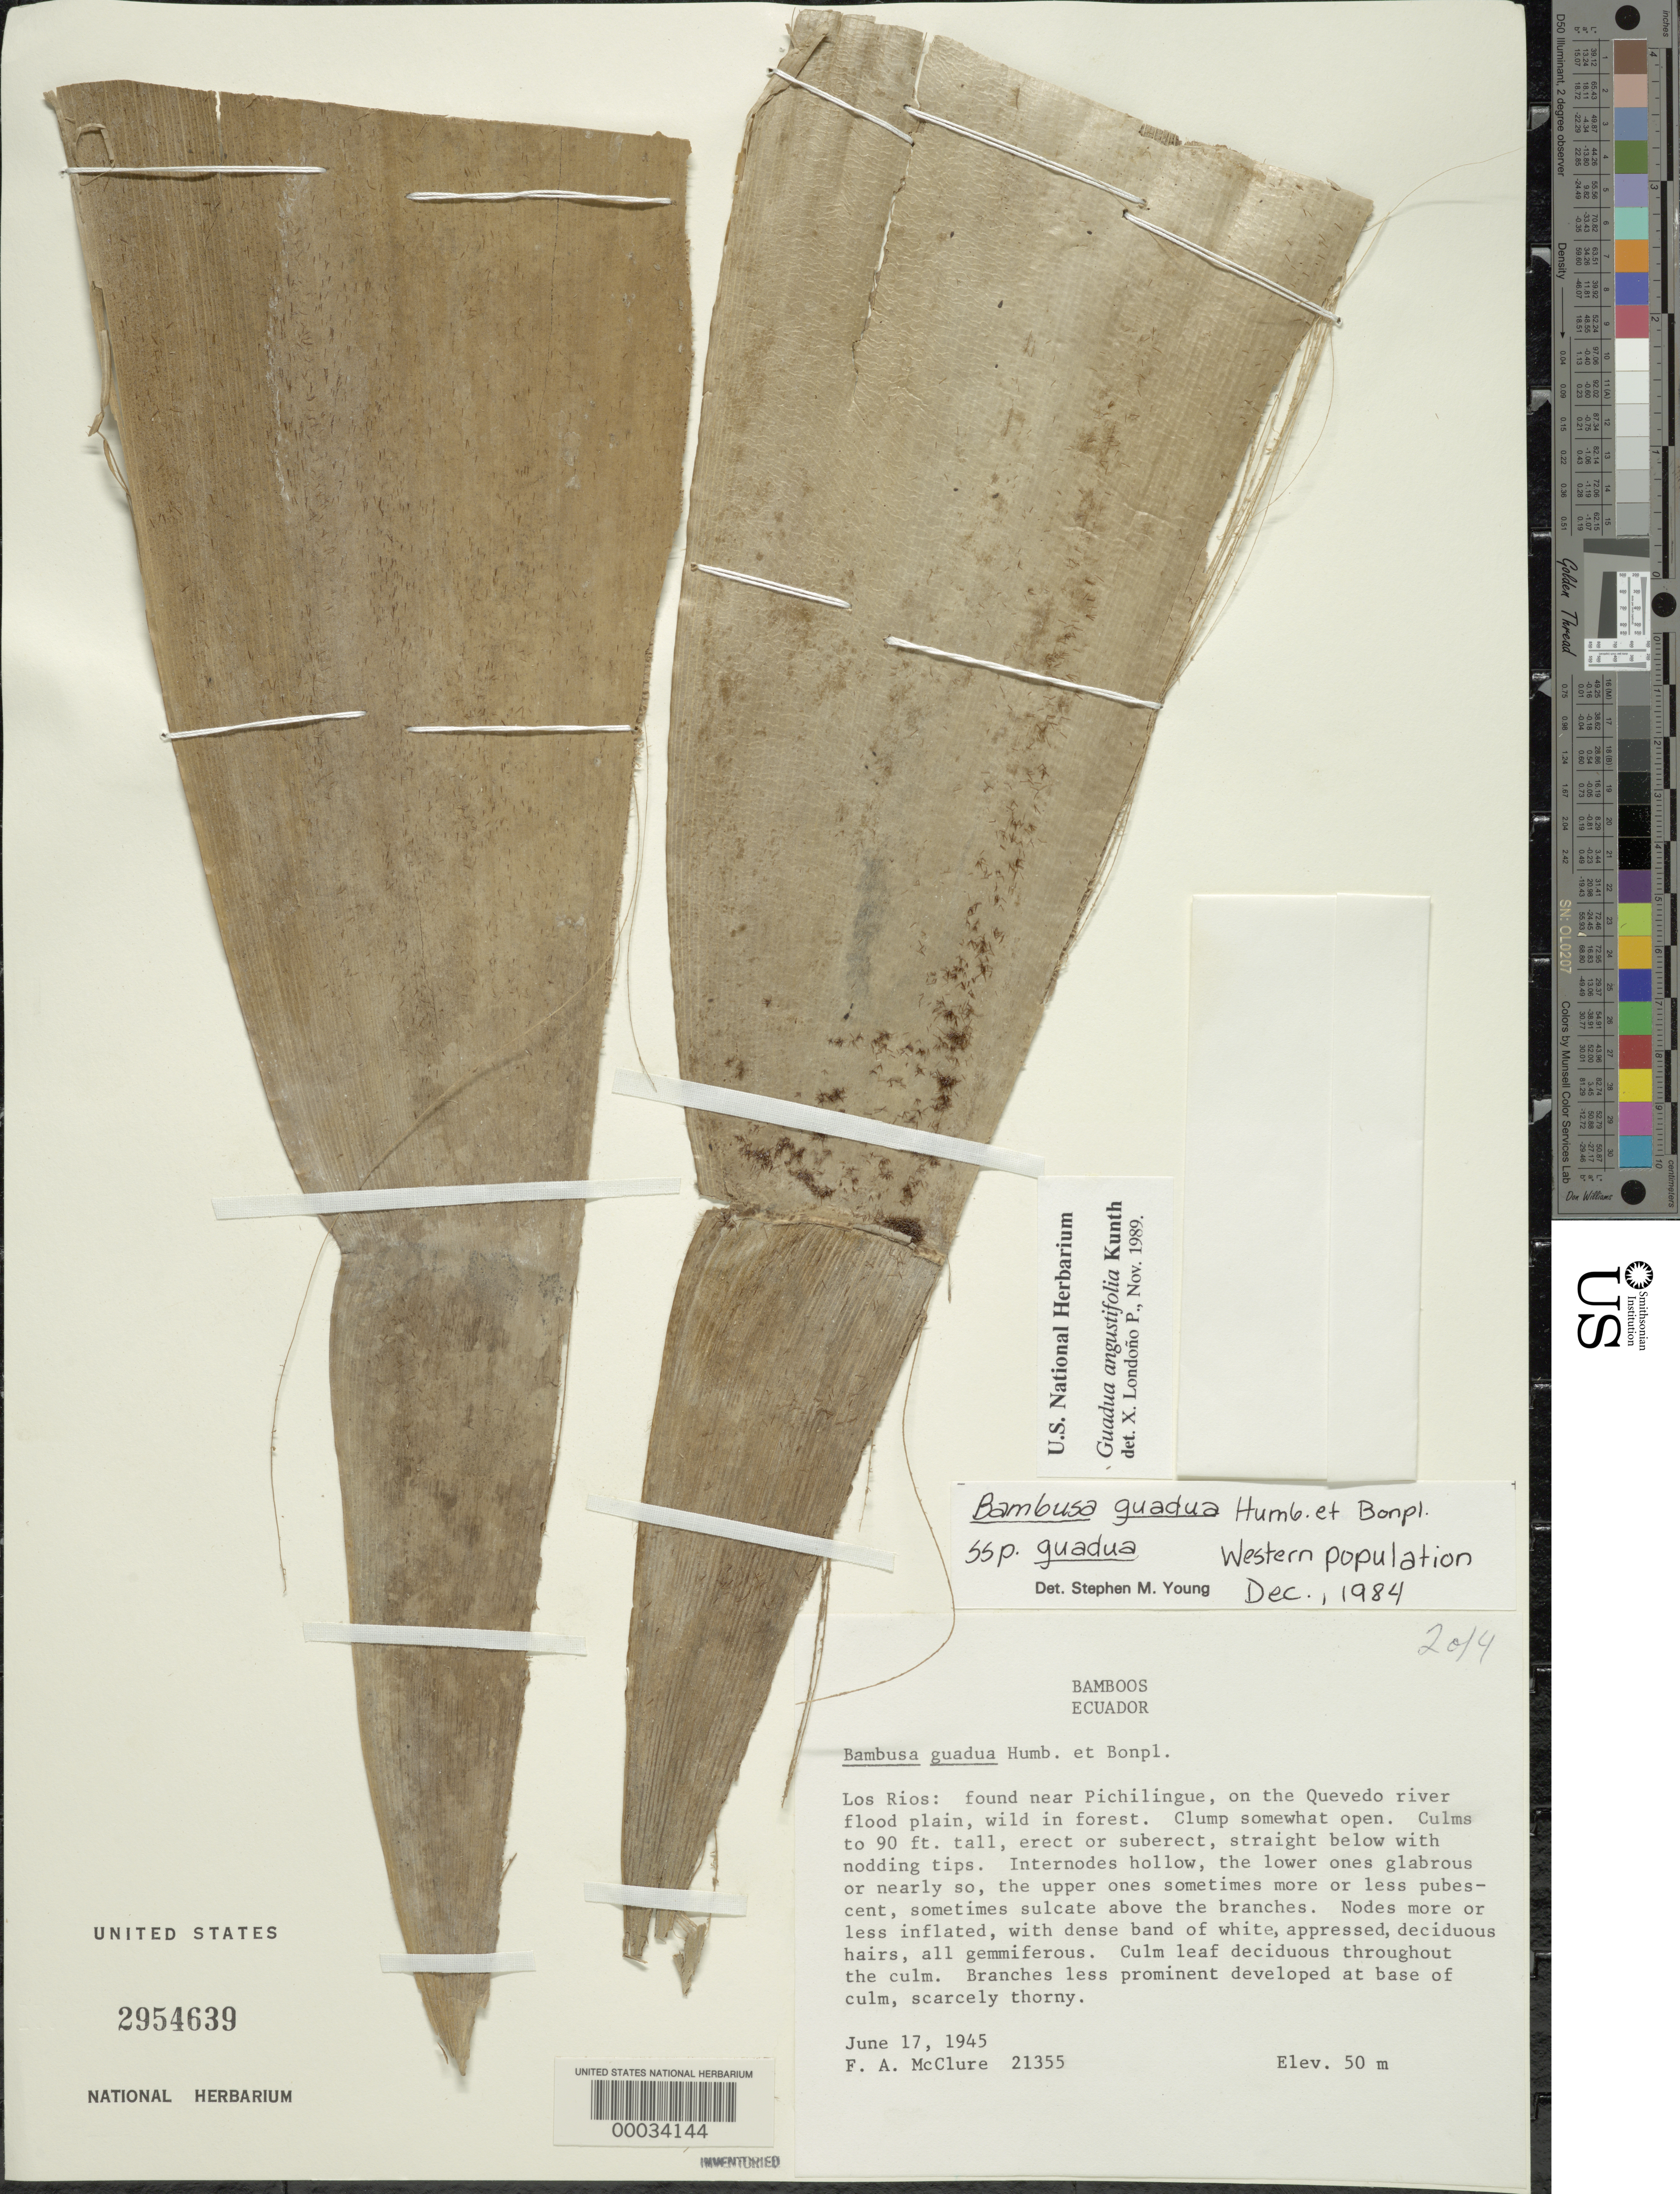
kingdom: Plantae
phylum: Tracheophyta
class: Liliopsida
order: Poales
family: Poaceae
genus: Guadua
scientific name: Guadua angustifolia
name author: Kunth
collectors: F. A. McClure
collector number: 21355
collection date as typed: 17 Jun 1945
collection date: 1945-06-17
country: Ecuador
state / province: Los Ríos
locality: Pichilingue, Quevedo River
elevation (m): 50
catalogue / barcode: US 2954639